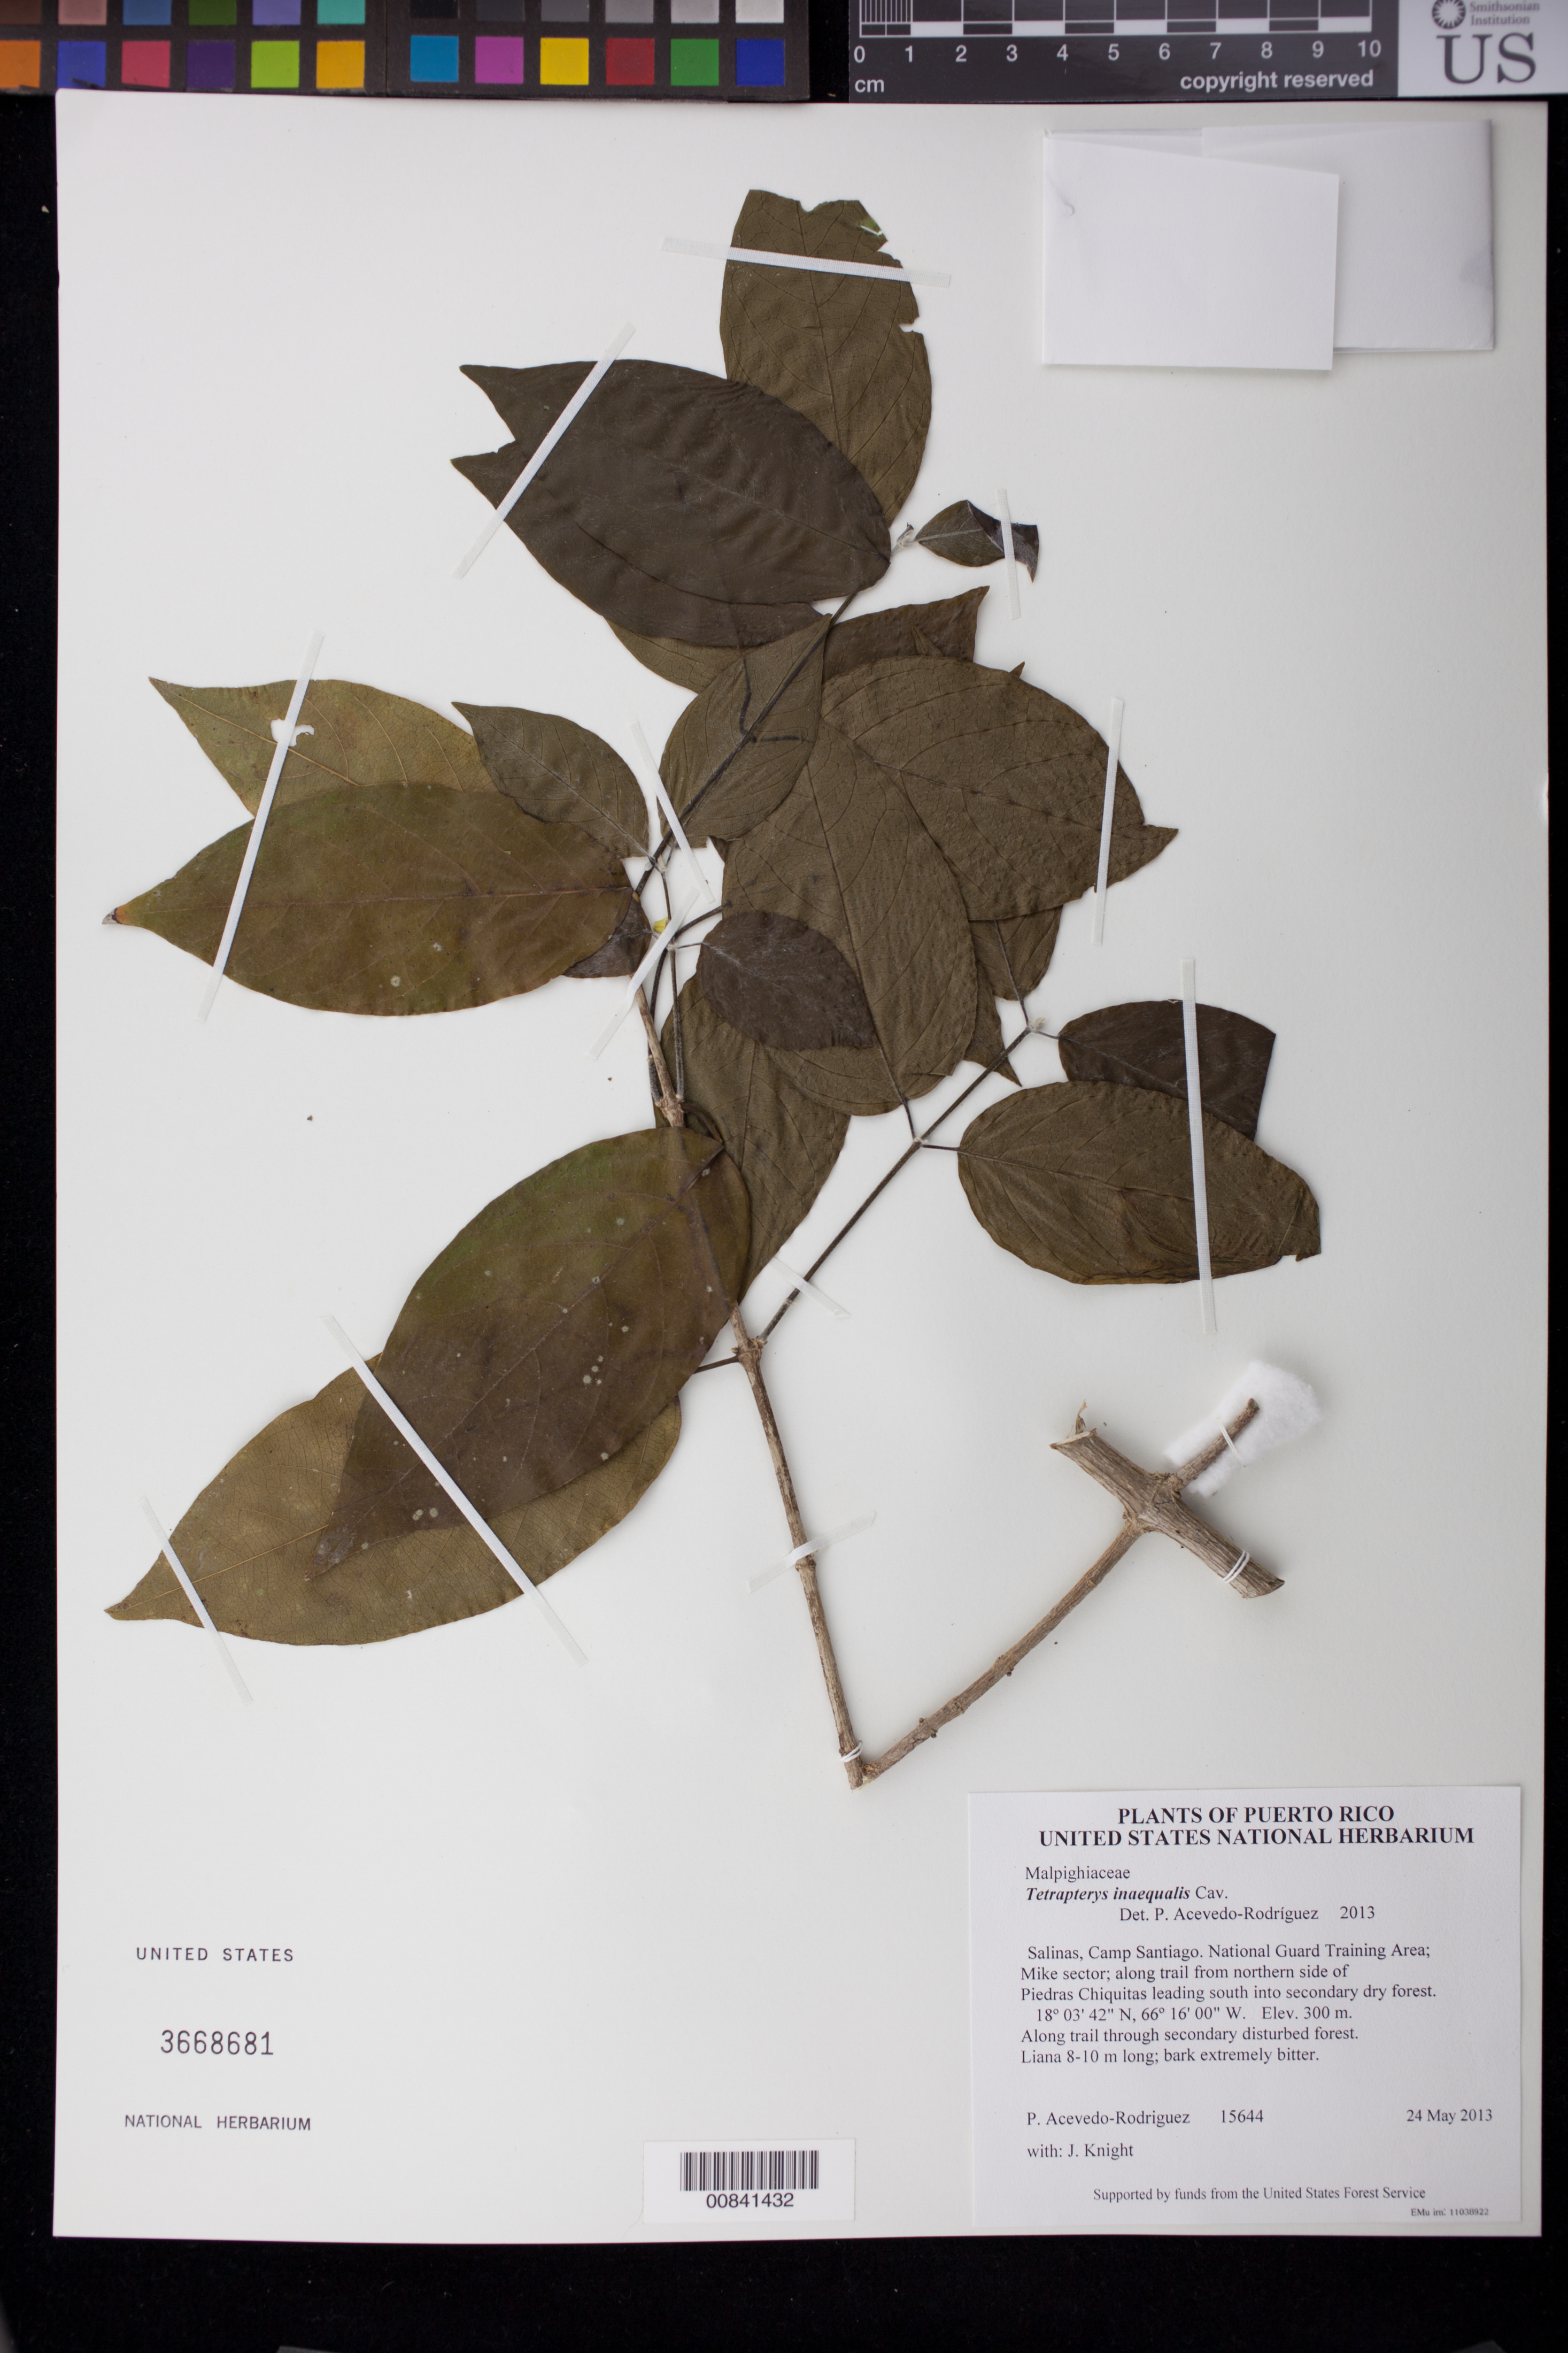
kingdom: Plantae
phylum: Tracheophyta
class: Magnoliopsida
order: Malpighiales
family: Malpighiaceae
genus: Tetrapterys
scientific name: Tetrapterys inaequalis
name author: Cav.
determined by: Acevedo-Rodríguez, P., (BOT), Smithsonian Institution - National Museum of Natural History (UNITED STATES)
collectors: P. Acevedo-Rodr. & J. Knight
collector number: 15644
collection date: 2013-05-24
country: Puerto Rico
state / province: Salinas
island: Puerto Rico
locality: Camp Santiago. National Guard Training Area; Mike sector; along trail from northern side of Piedras Chiquitas leading south into secondary dry forest.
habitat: Along trail through secondary disturbed forest.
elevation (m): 300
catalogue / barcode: US 3668681